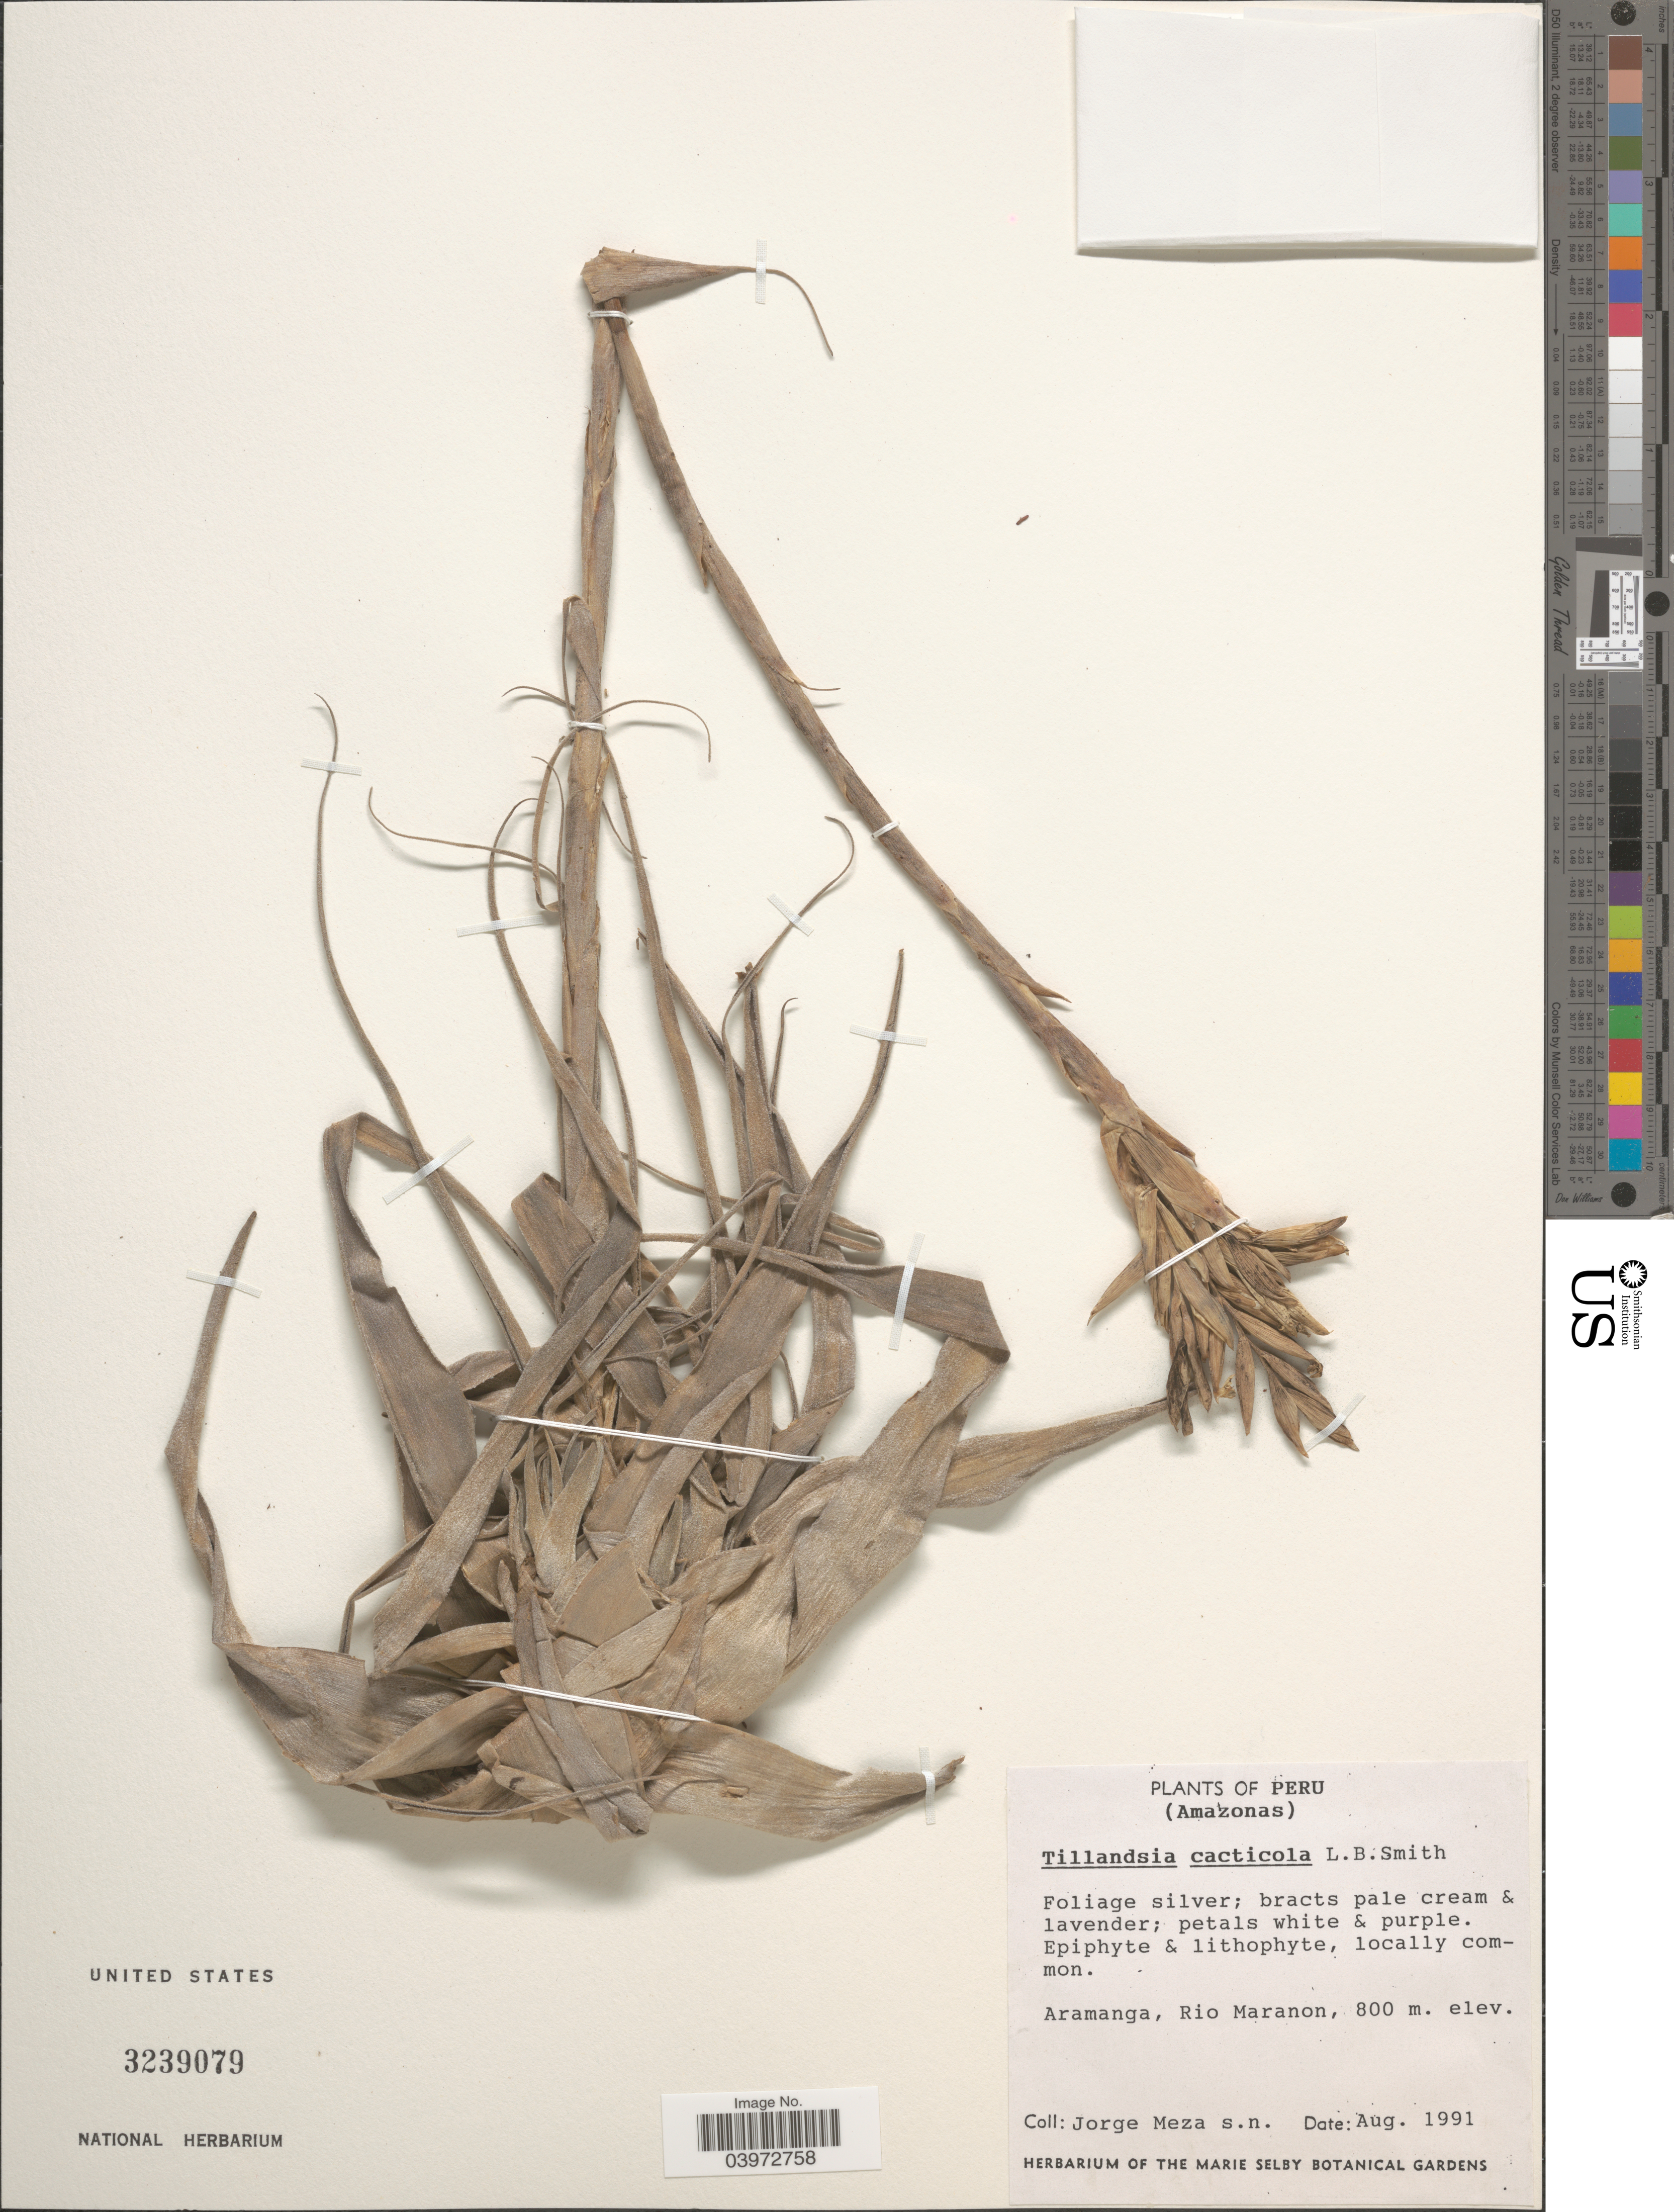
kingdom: Plantae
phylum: Tracheophyta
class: Liliopsida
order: Poales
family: Bromeliaceae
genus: Tillandsia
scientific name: Tillandsia cacticola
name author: L.B. Sm.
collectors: J. Meza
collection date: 1991-08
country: Peru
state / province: Amazonas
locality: Aramanga, Rio Maranon.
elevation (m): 800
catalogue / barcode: US 3239079